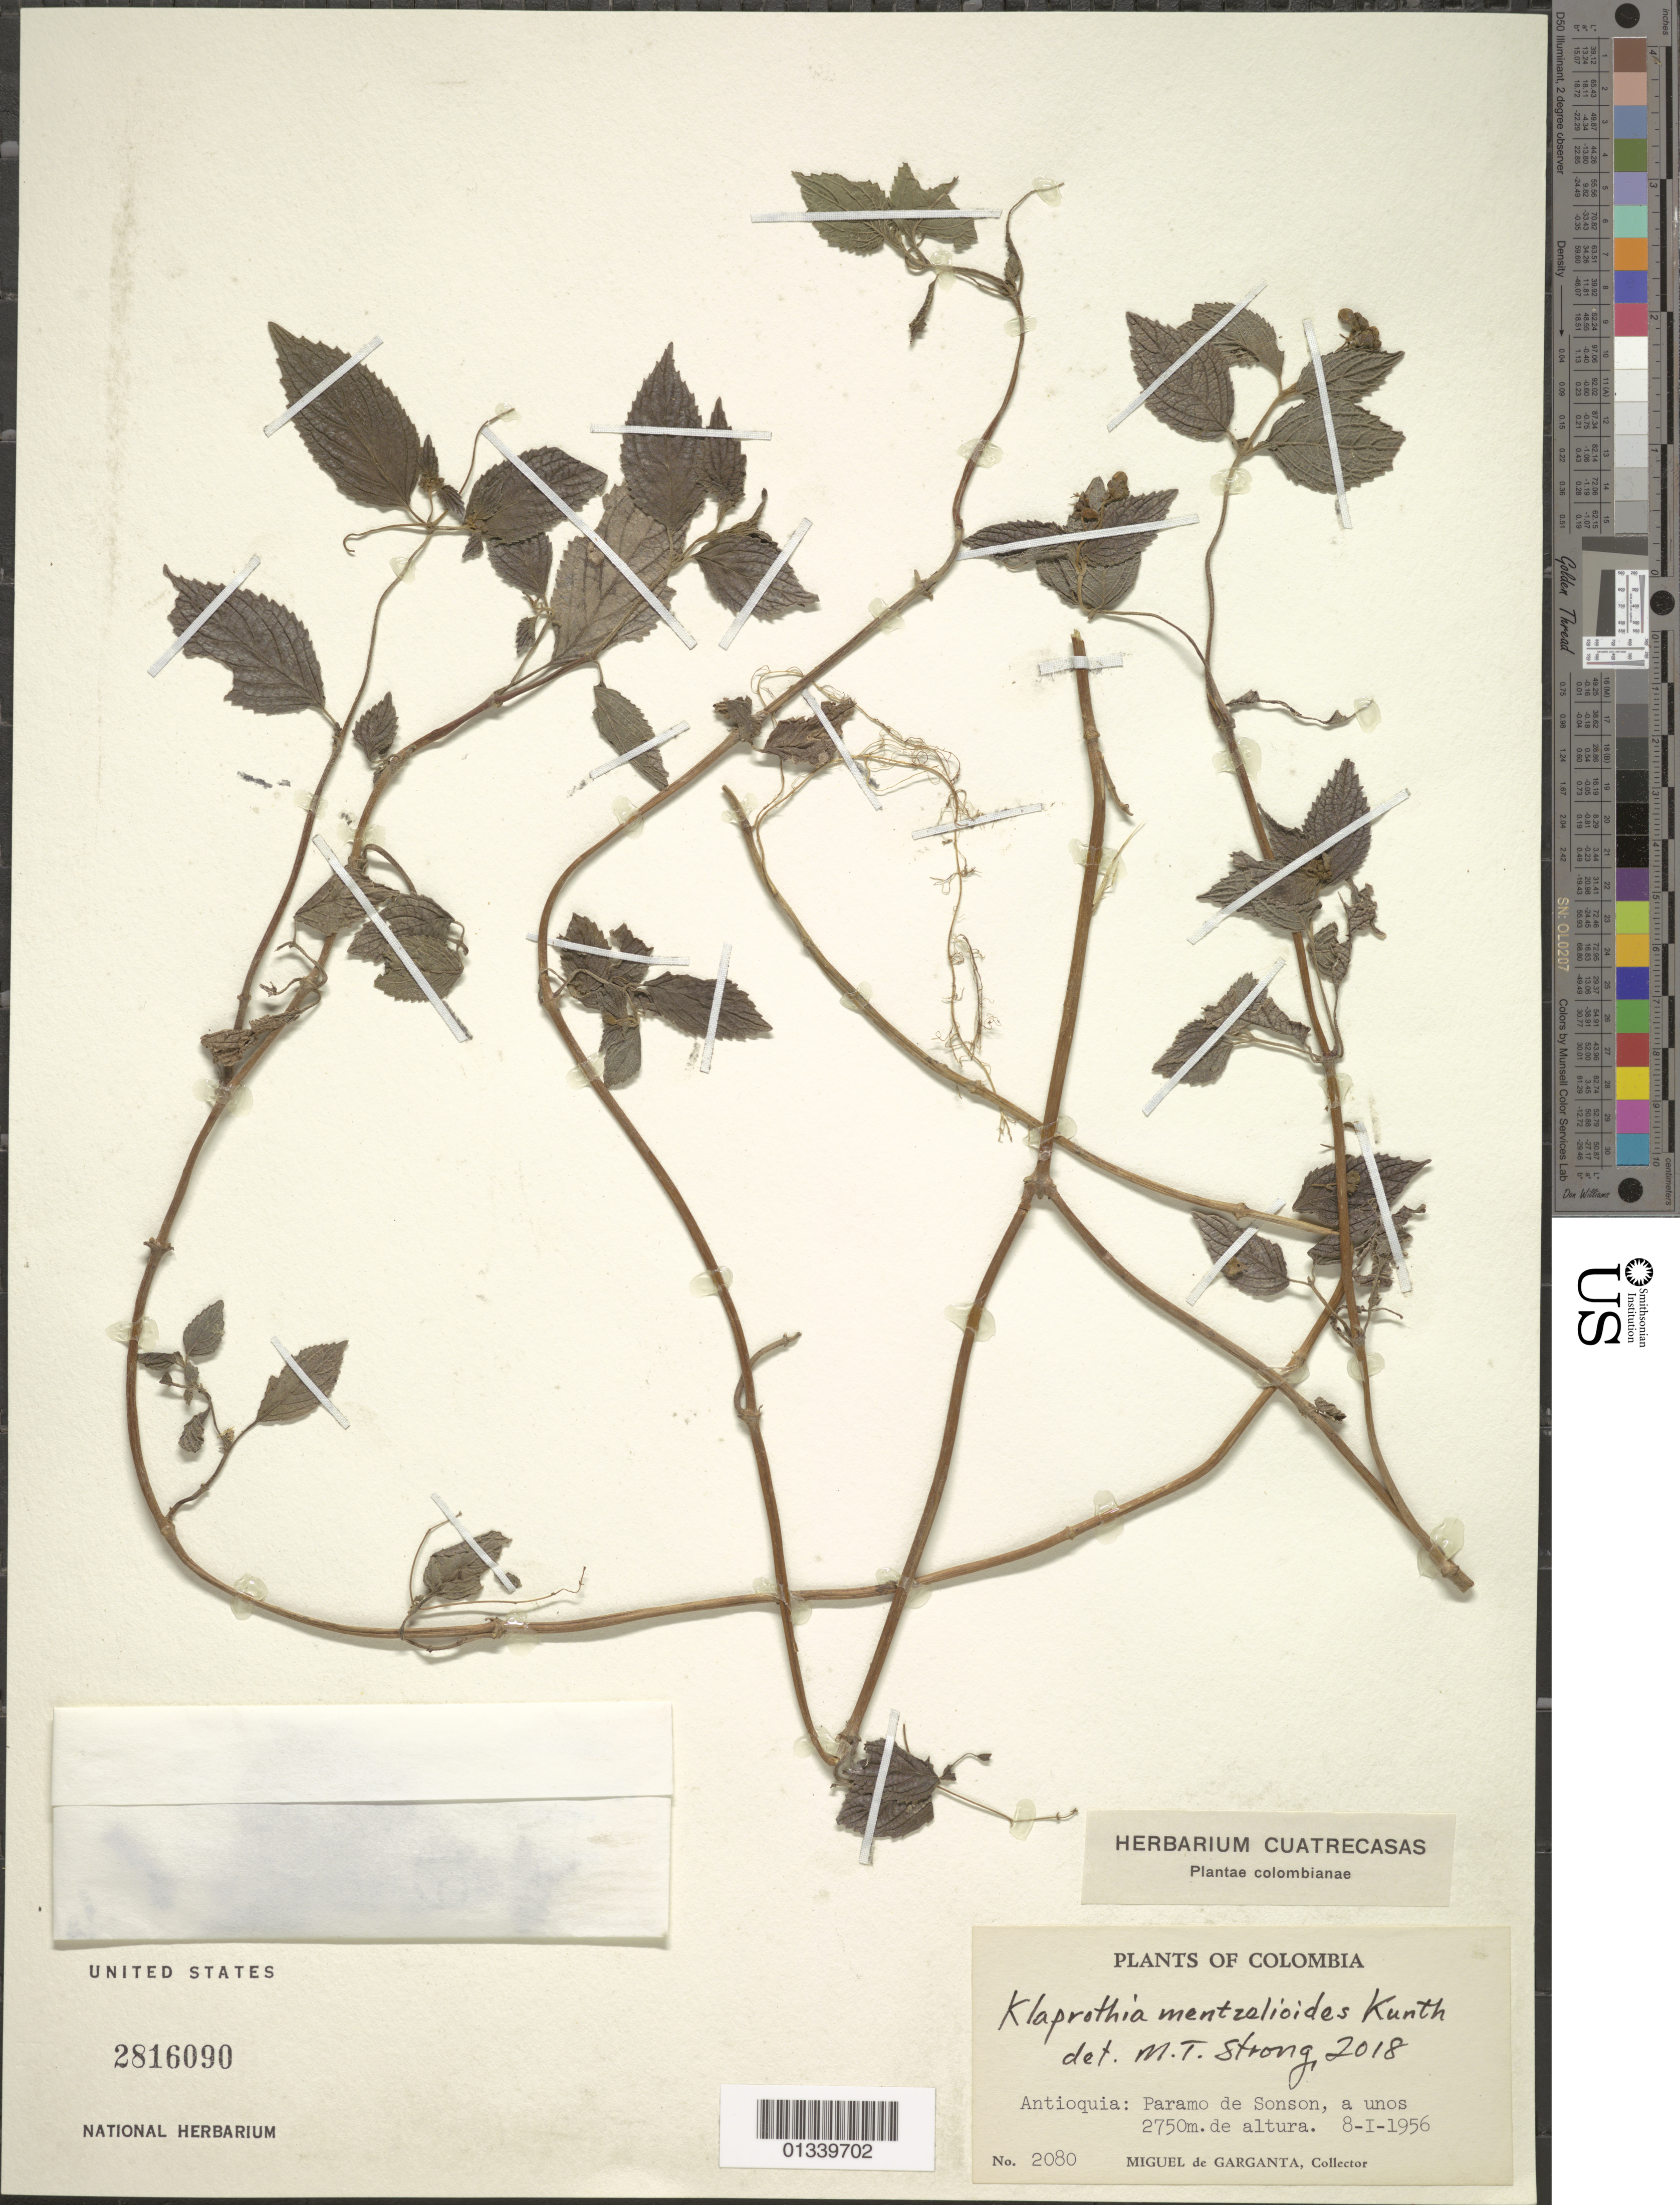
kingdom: Plantae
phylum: Tracheophyta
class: Magnoliopsida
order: Cornales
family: Loasaceae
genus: Klaprothia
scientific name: Klaprothia mentzelioides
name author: Kunth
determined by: Strong, Mark T., (BOT), Smithsonian Institution - National Museum of Natural History (UNITED STATES)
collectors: M. Garganta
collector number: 2080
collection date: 1956-08-01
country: Colombia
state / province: Antioquia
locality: Paramo de Sonson, a unos.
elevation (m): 2750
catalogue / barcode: US 2816090